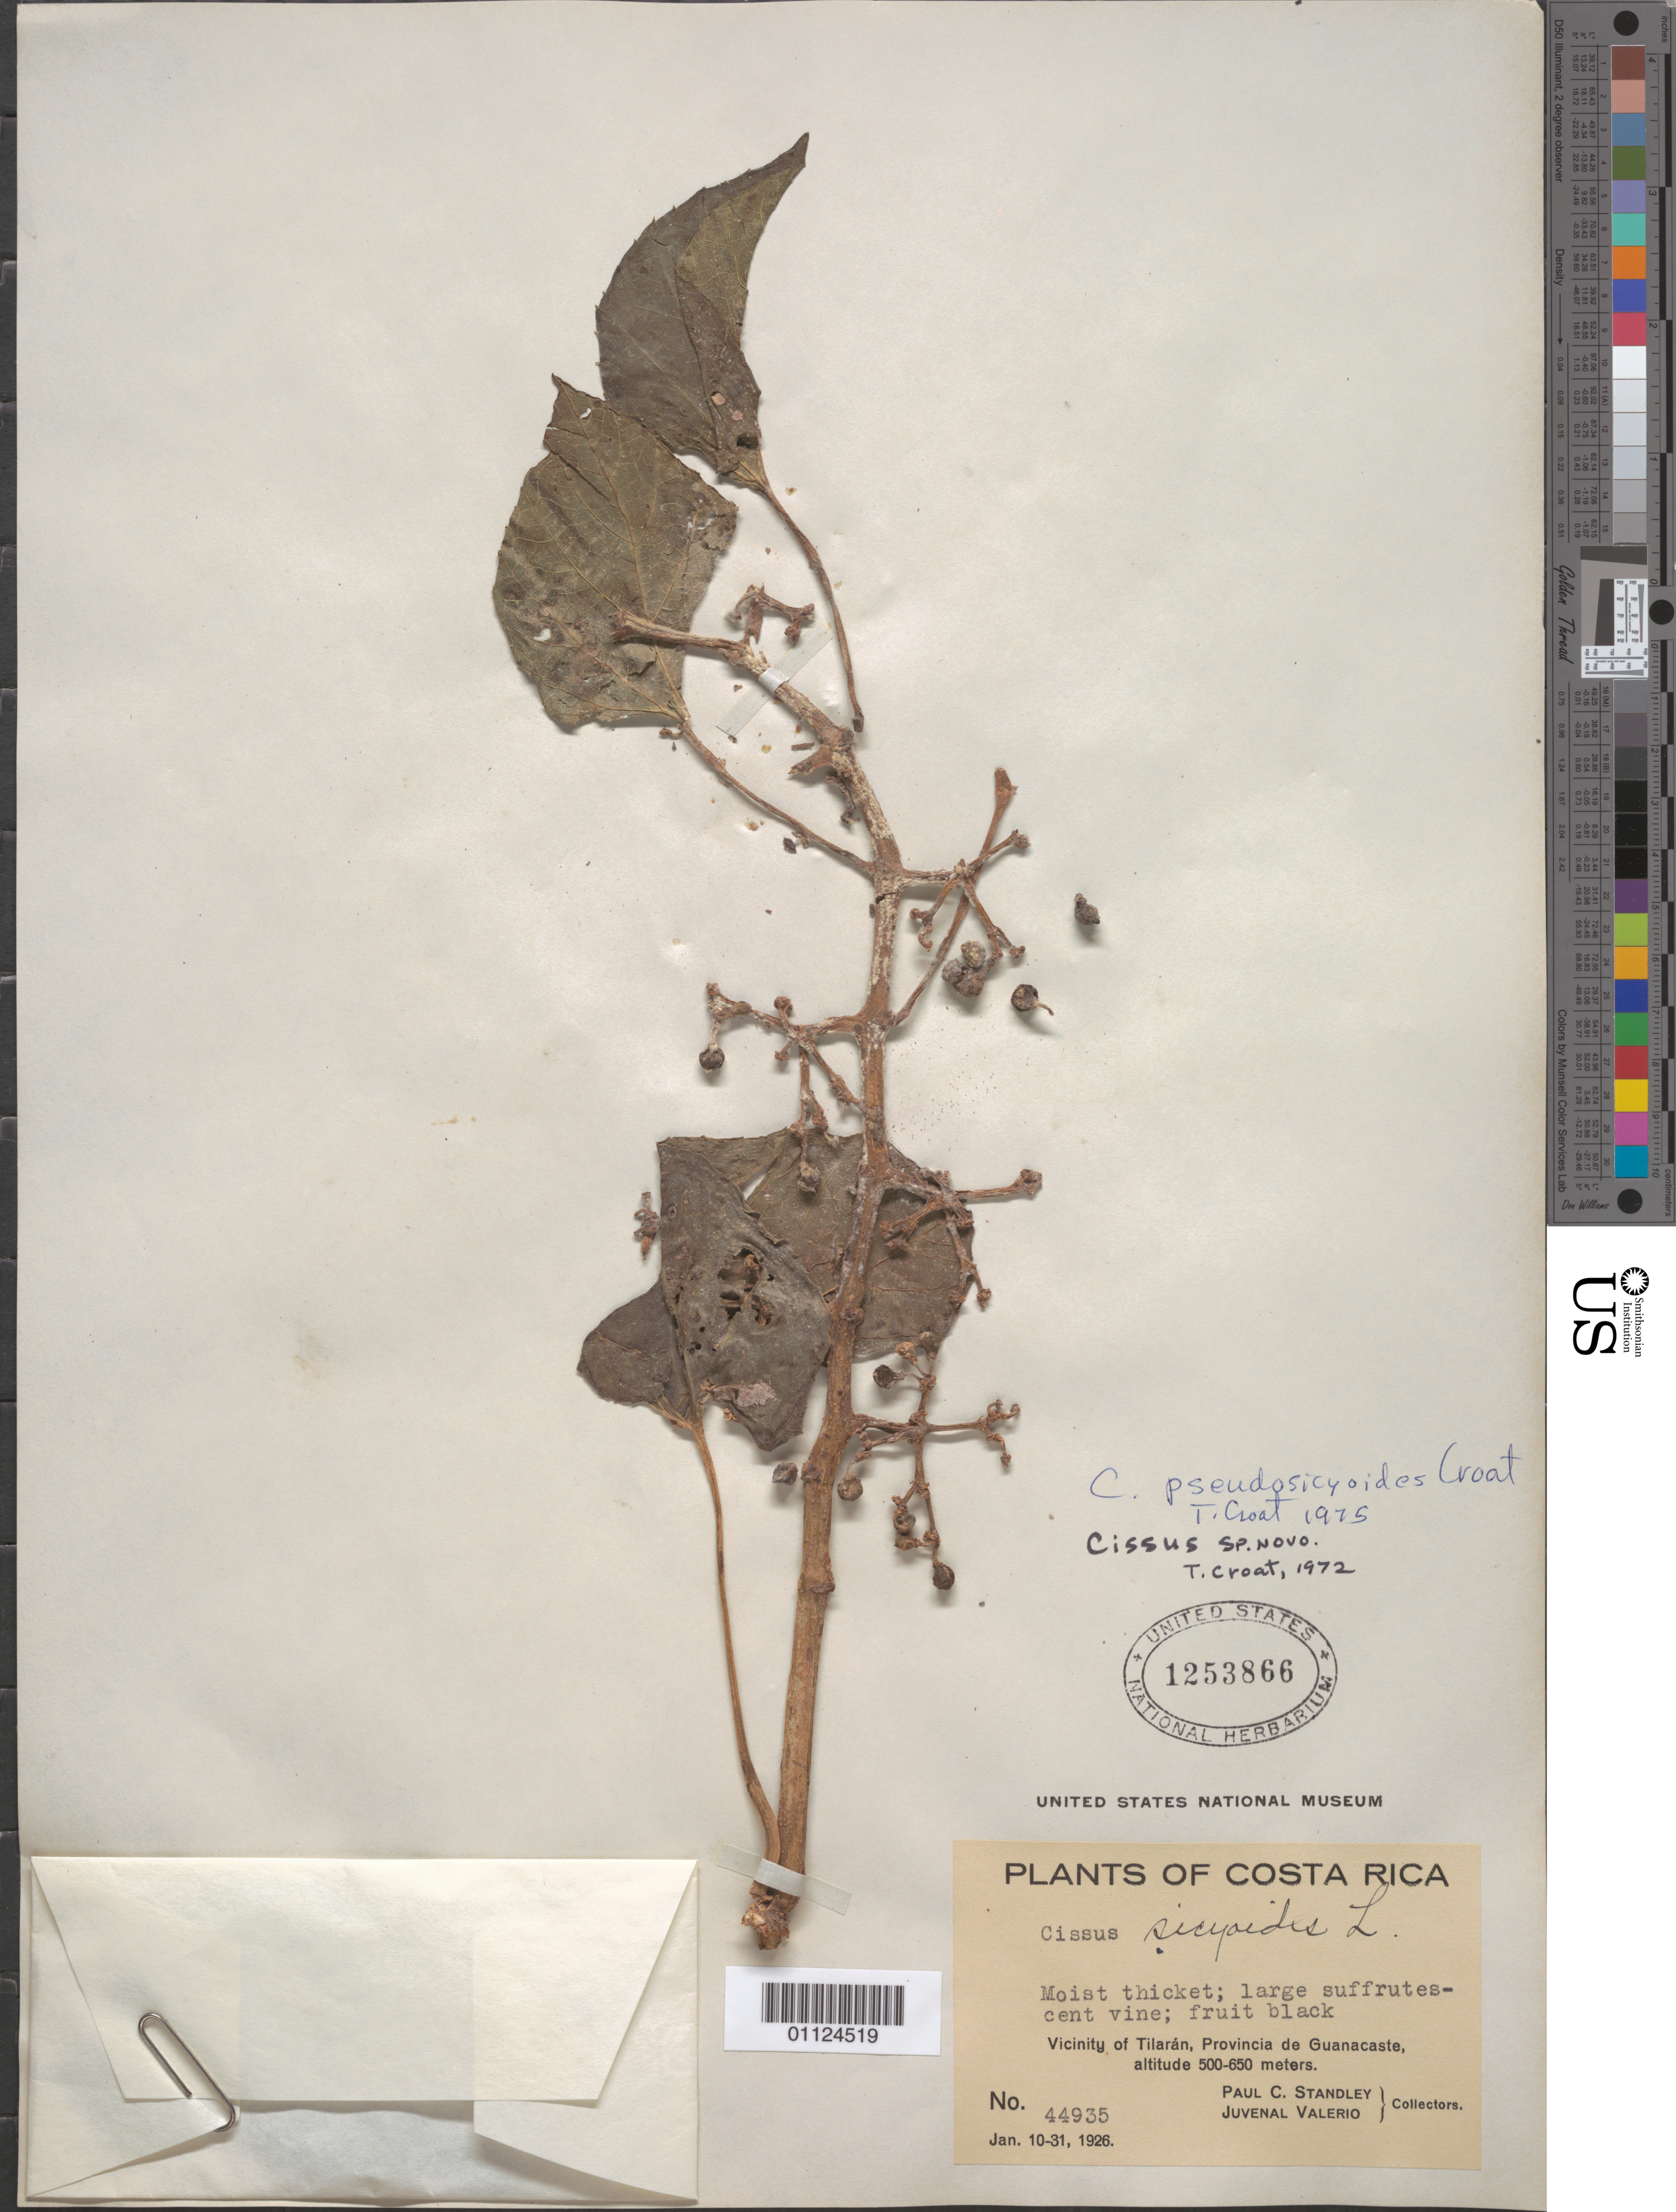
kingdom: Plantae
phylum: Tracheophyta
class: Magnoliopsida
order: Vitales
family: Vitaceae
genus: Cissus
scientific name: Cissus pseudosicyoides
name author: Croat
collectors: P. C. Standley & J. Valerio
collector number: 44935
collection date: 1926-01-10/1926-01-31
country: Costa Rica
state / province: Guanacaste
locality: Vicinity of Tilaran.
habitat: Moist thicket; large suffrutescent vine.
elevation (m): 500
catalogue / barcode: US 1253866